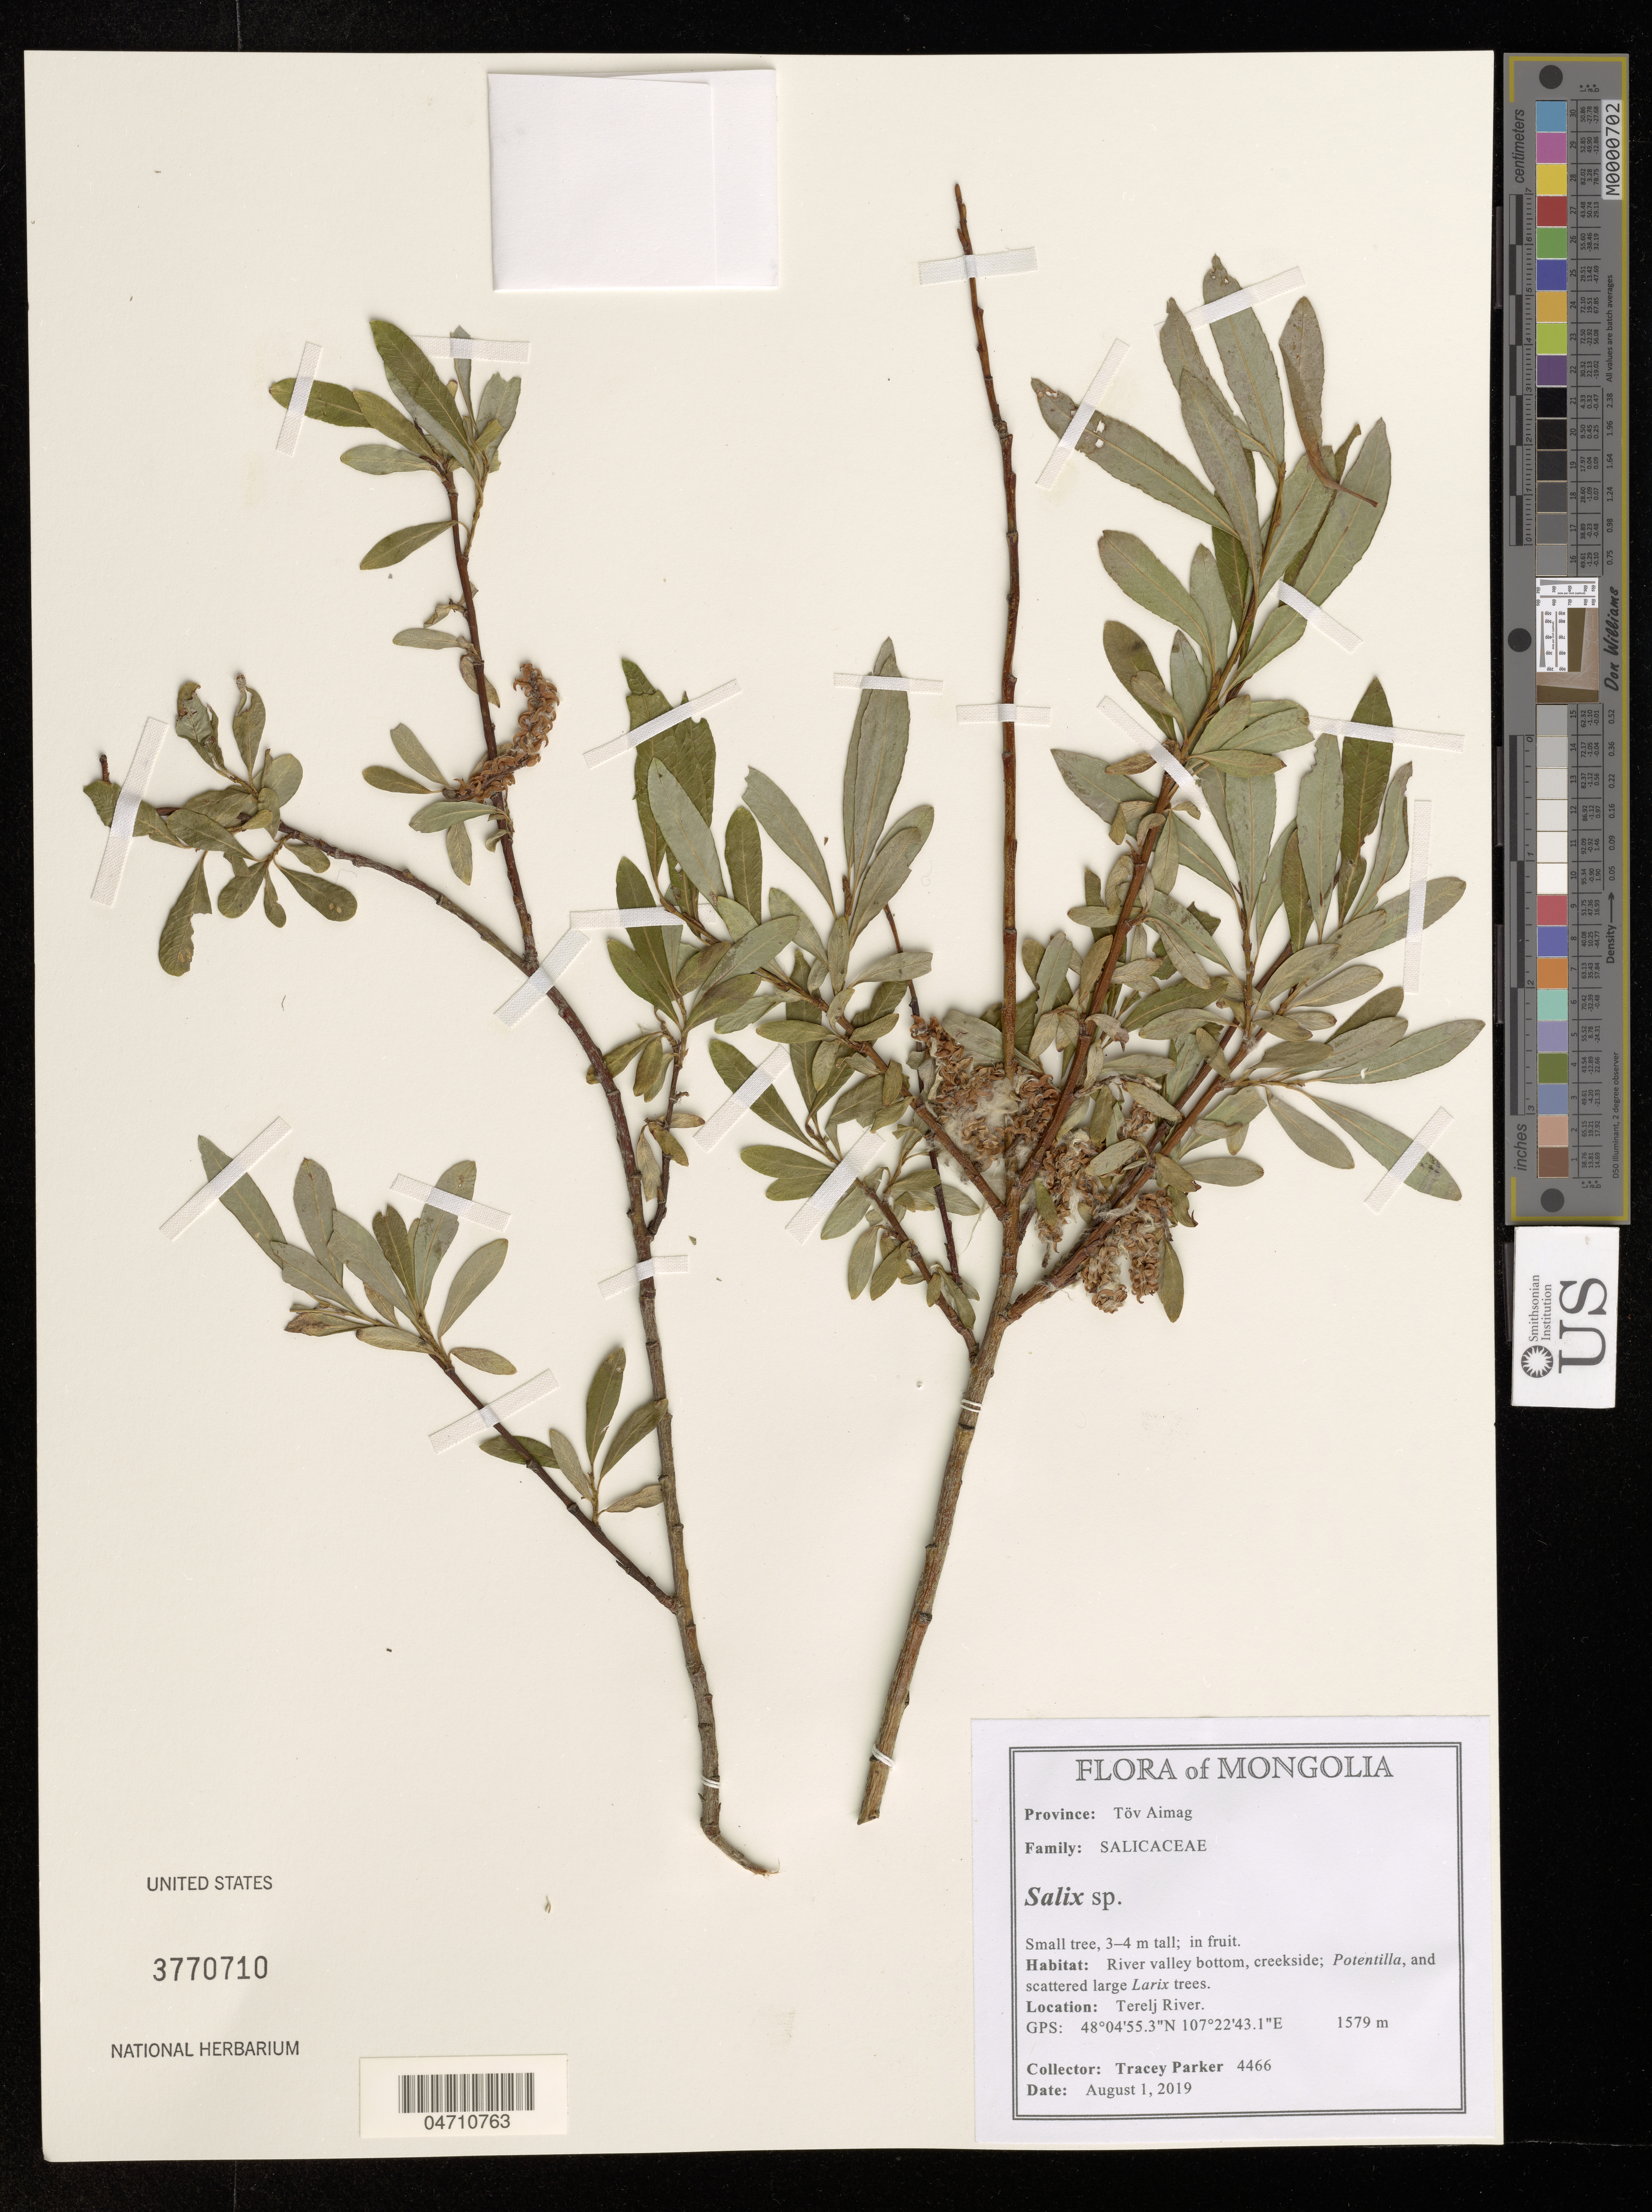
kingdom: Plantae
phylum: Tracheophyta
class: Magnoliopsida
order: Malpighiales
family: Salicaceae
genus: Salix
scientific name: Salix sp.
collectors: T. Parker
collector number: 4466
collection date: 2019-08-01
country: Mongolia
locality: Province: Töv Aimag. Terelj River.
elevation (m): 1579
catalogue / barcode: US 3770710